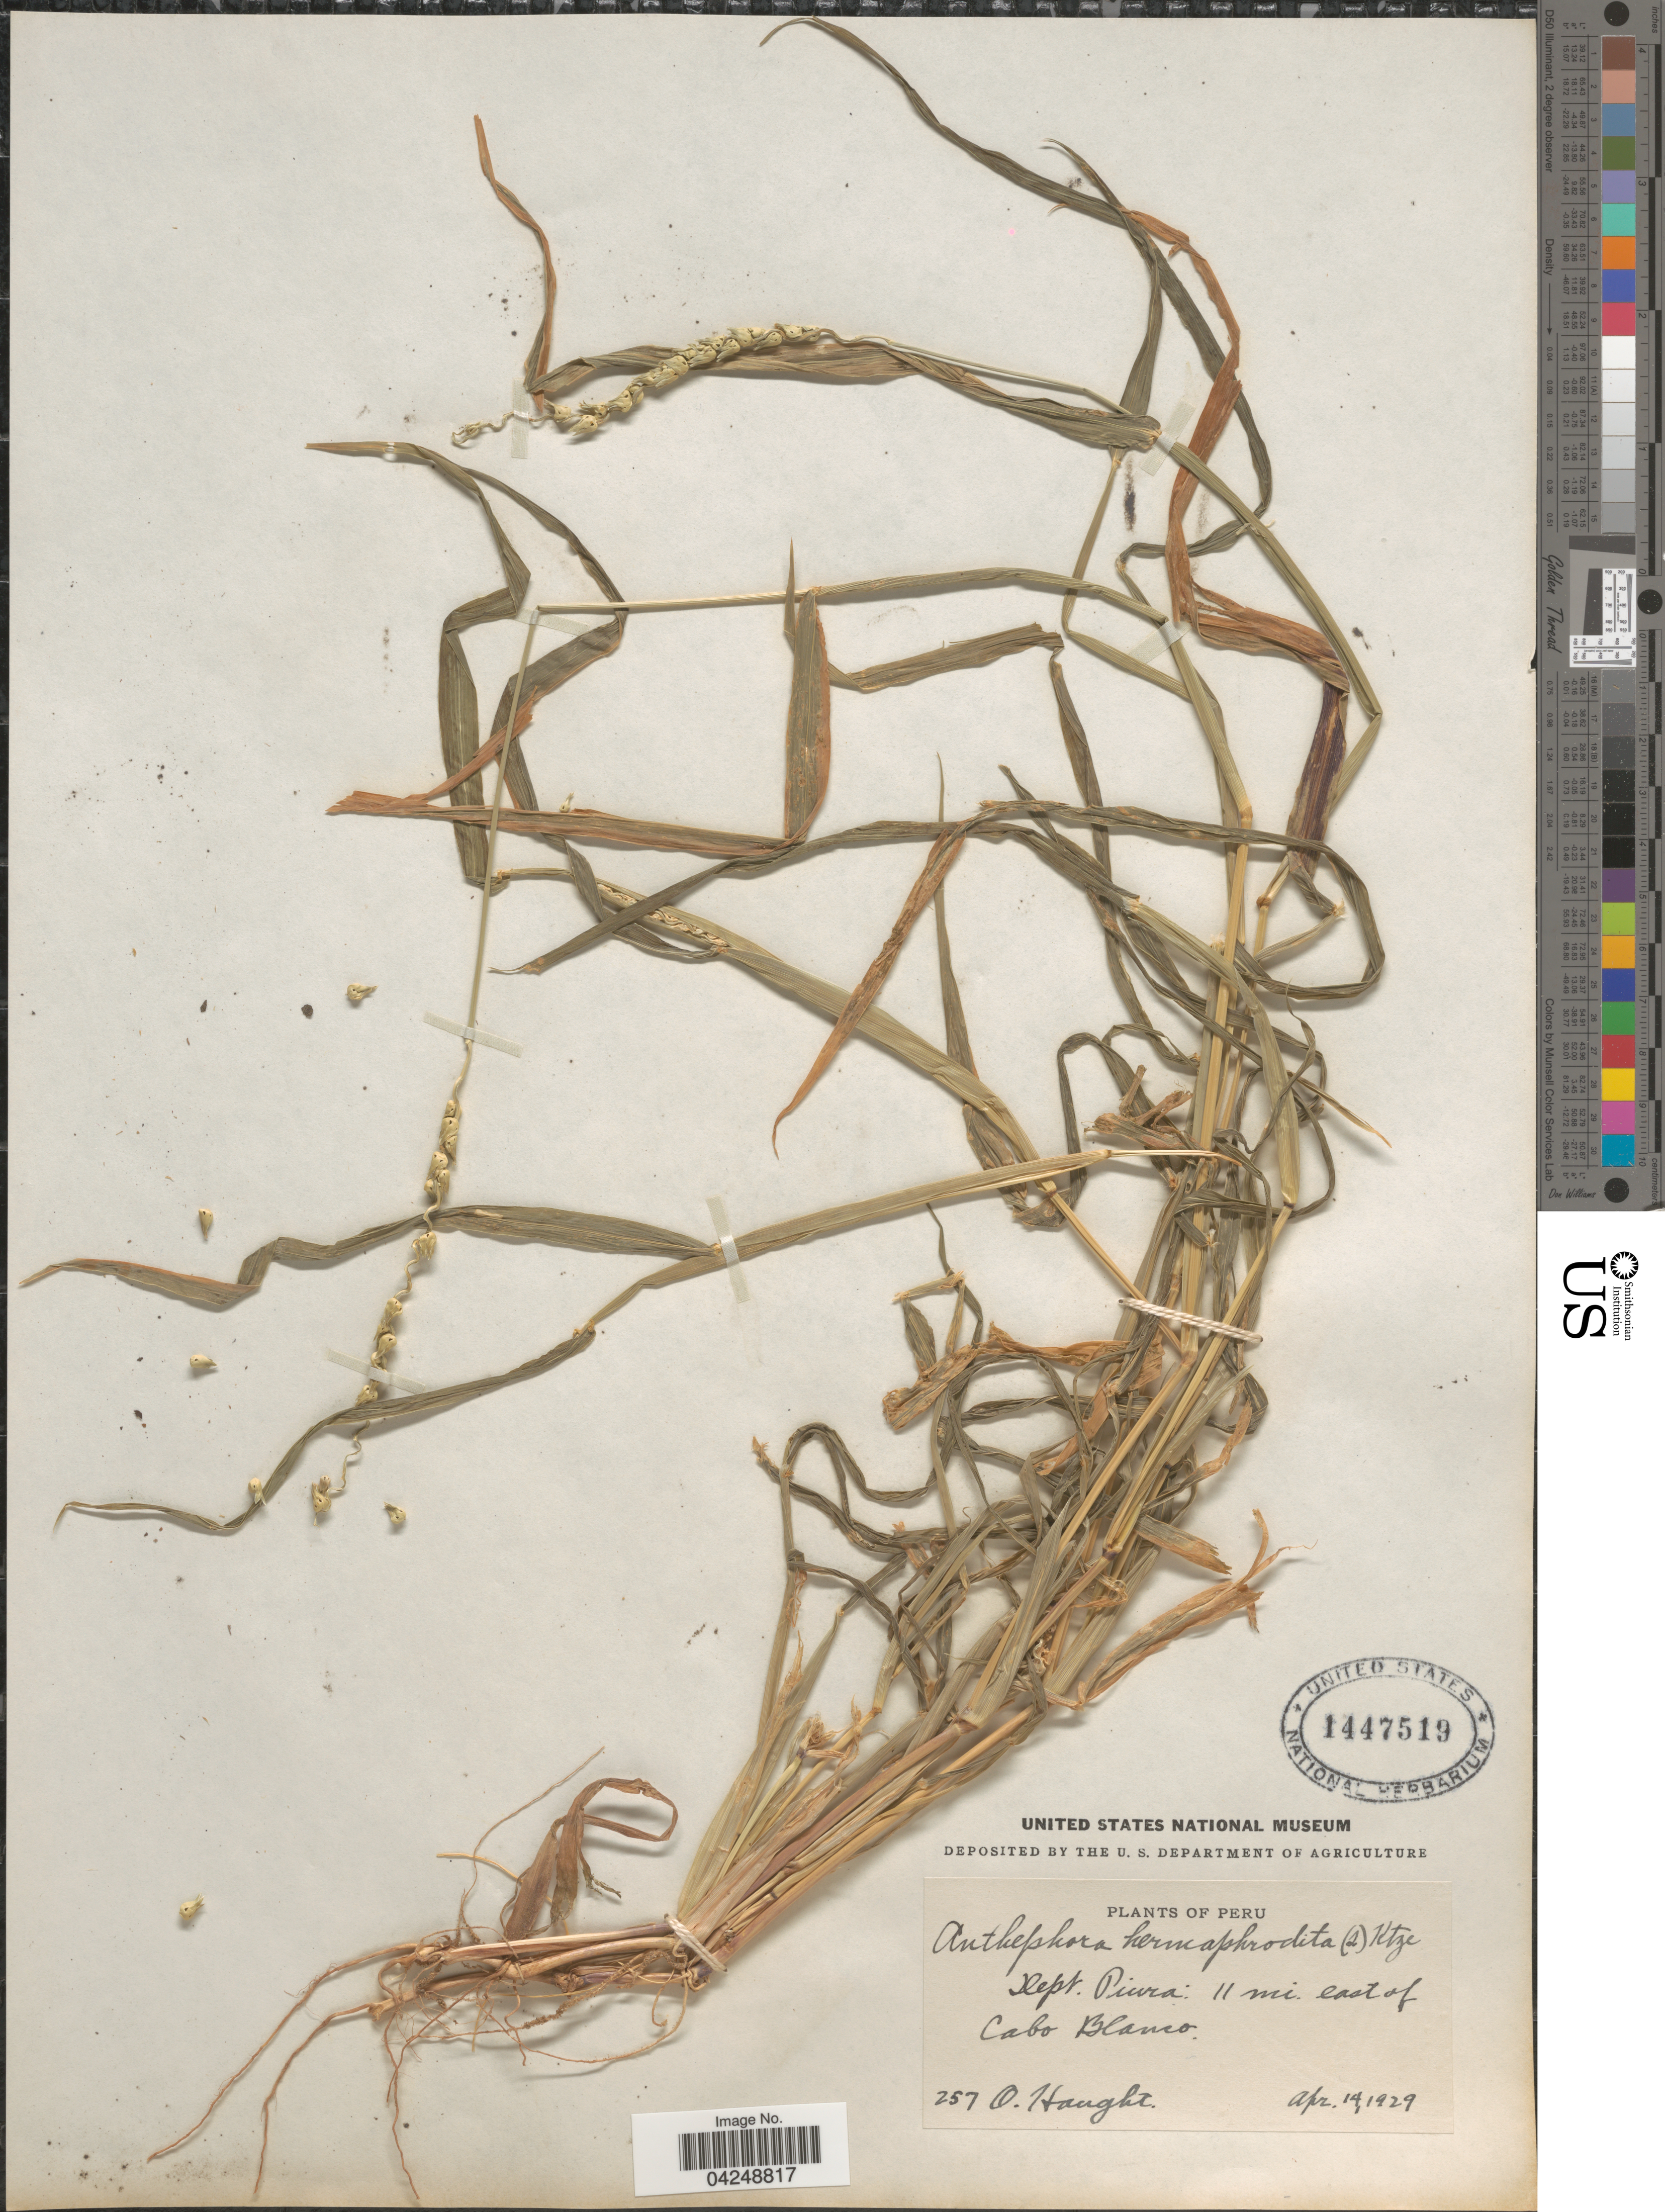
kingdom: Plantae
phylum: Tracheophyta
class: Liliopsida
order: Poales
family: Poaceae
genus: Anthephora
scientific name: Anthephora hermaphrodita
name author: (L.) Kuntze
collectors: O. Haught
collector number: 257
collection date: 1929-04-14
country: Peru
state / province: Piura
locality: Dept. Piura: 11 mi. east of Cabo Blanco.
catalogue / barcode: US 1447519